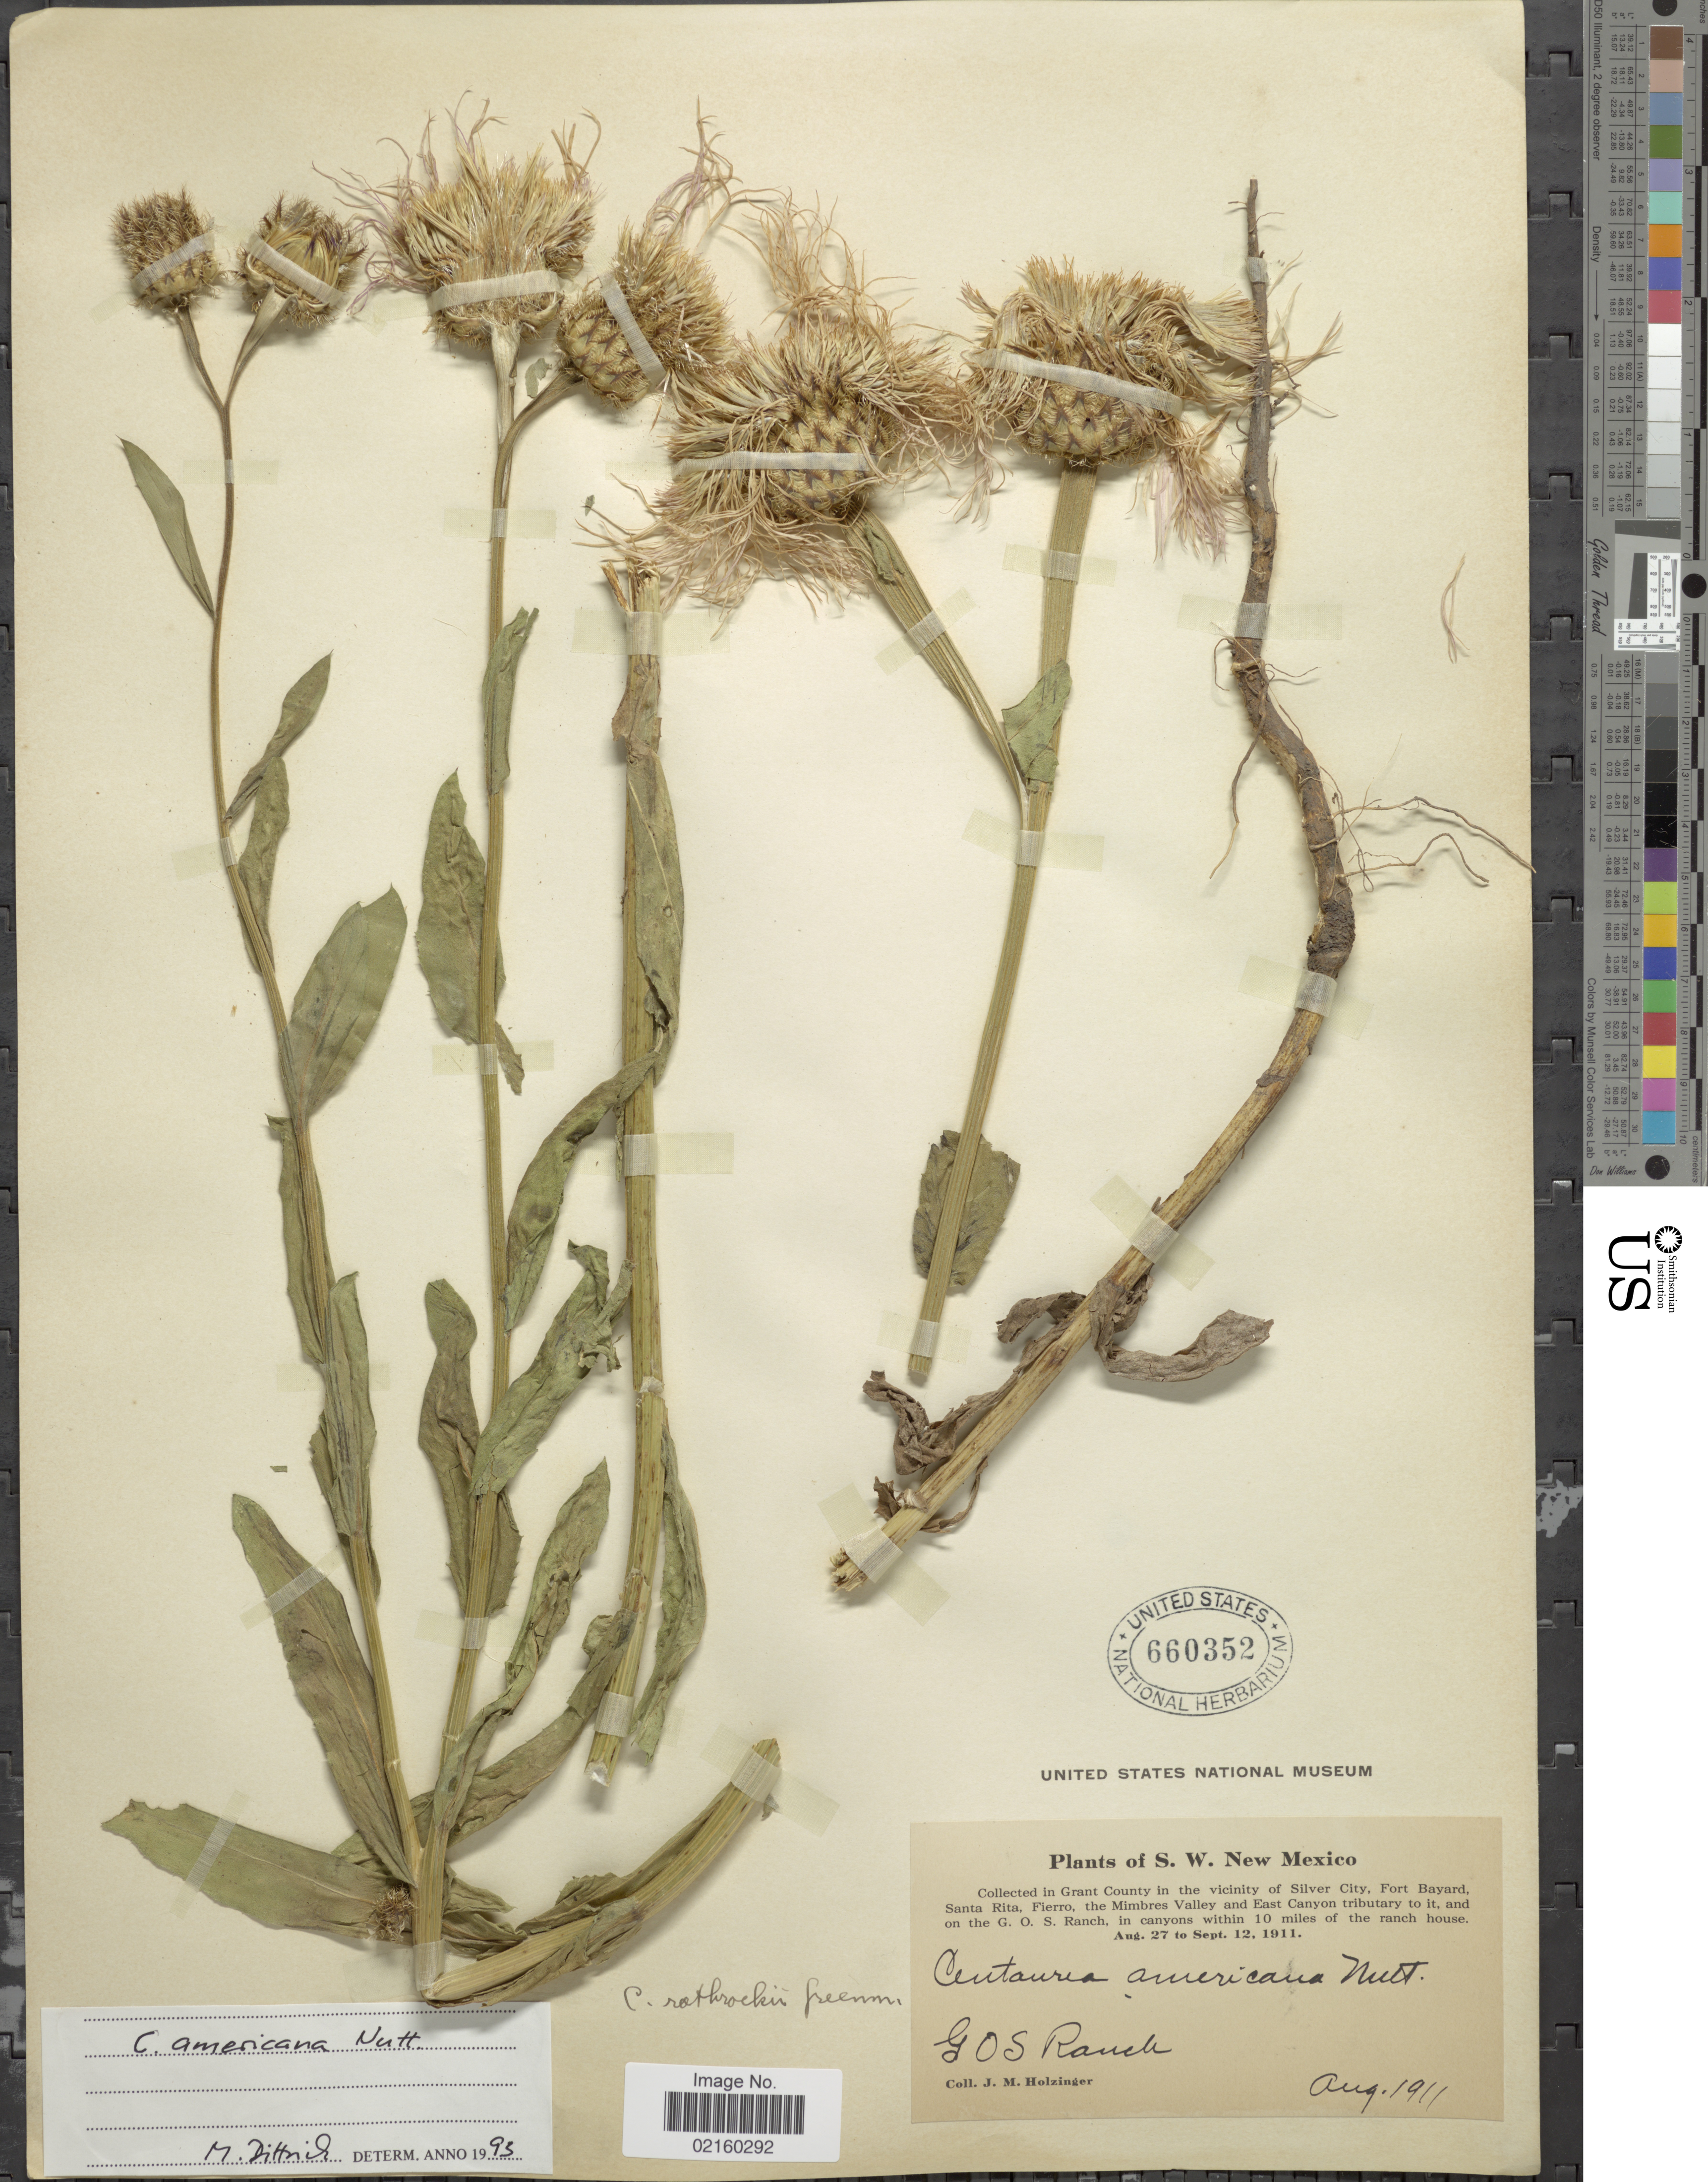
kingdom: Plantae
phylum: Tracheophyta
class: Magnoliopsida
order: Asterales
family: Asteraceae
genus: Plectocephalus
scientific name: Plectocephalus americanus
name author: (Nutt.) D. Don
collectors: J. M. Holzinger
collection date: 1911-08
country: United States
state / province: New Mexico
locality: S. W. New Mexico, Grant County in the vicinity of Silver City, Fort Bayard, Santa Rita, Fierro, the Mimbres Valley and East Canyon tributary to it, and on the G. O. S. Ranch, within 10 miles of the ranch house, GOS Ranch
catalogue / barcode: US 660352